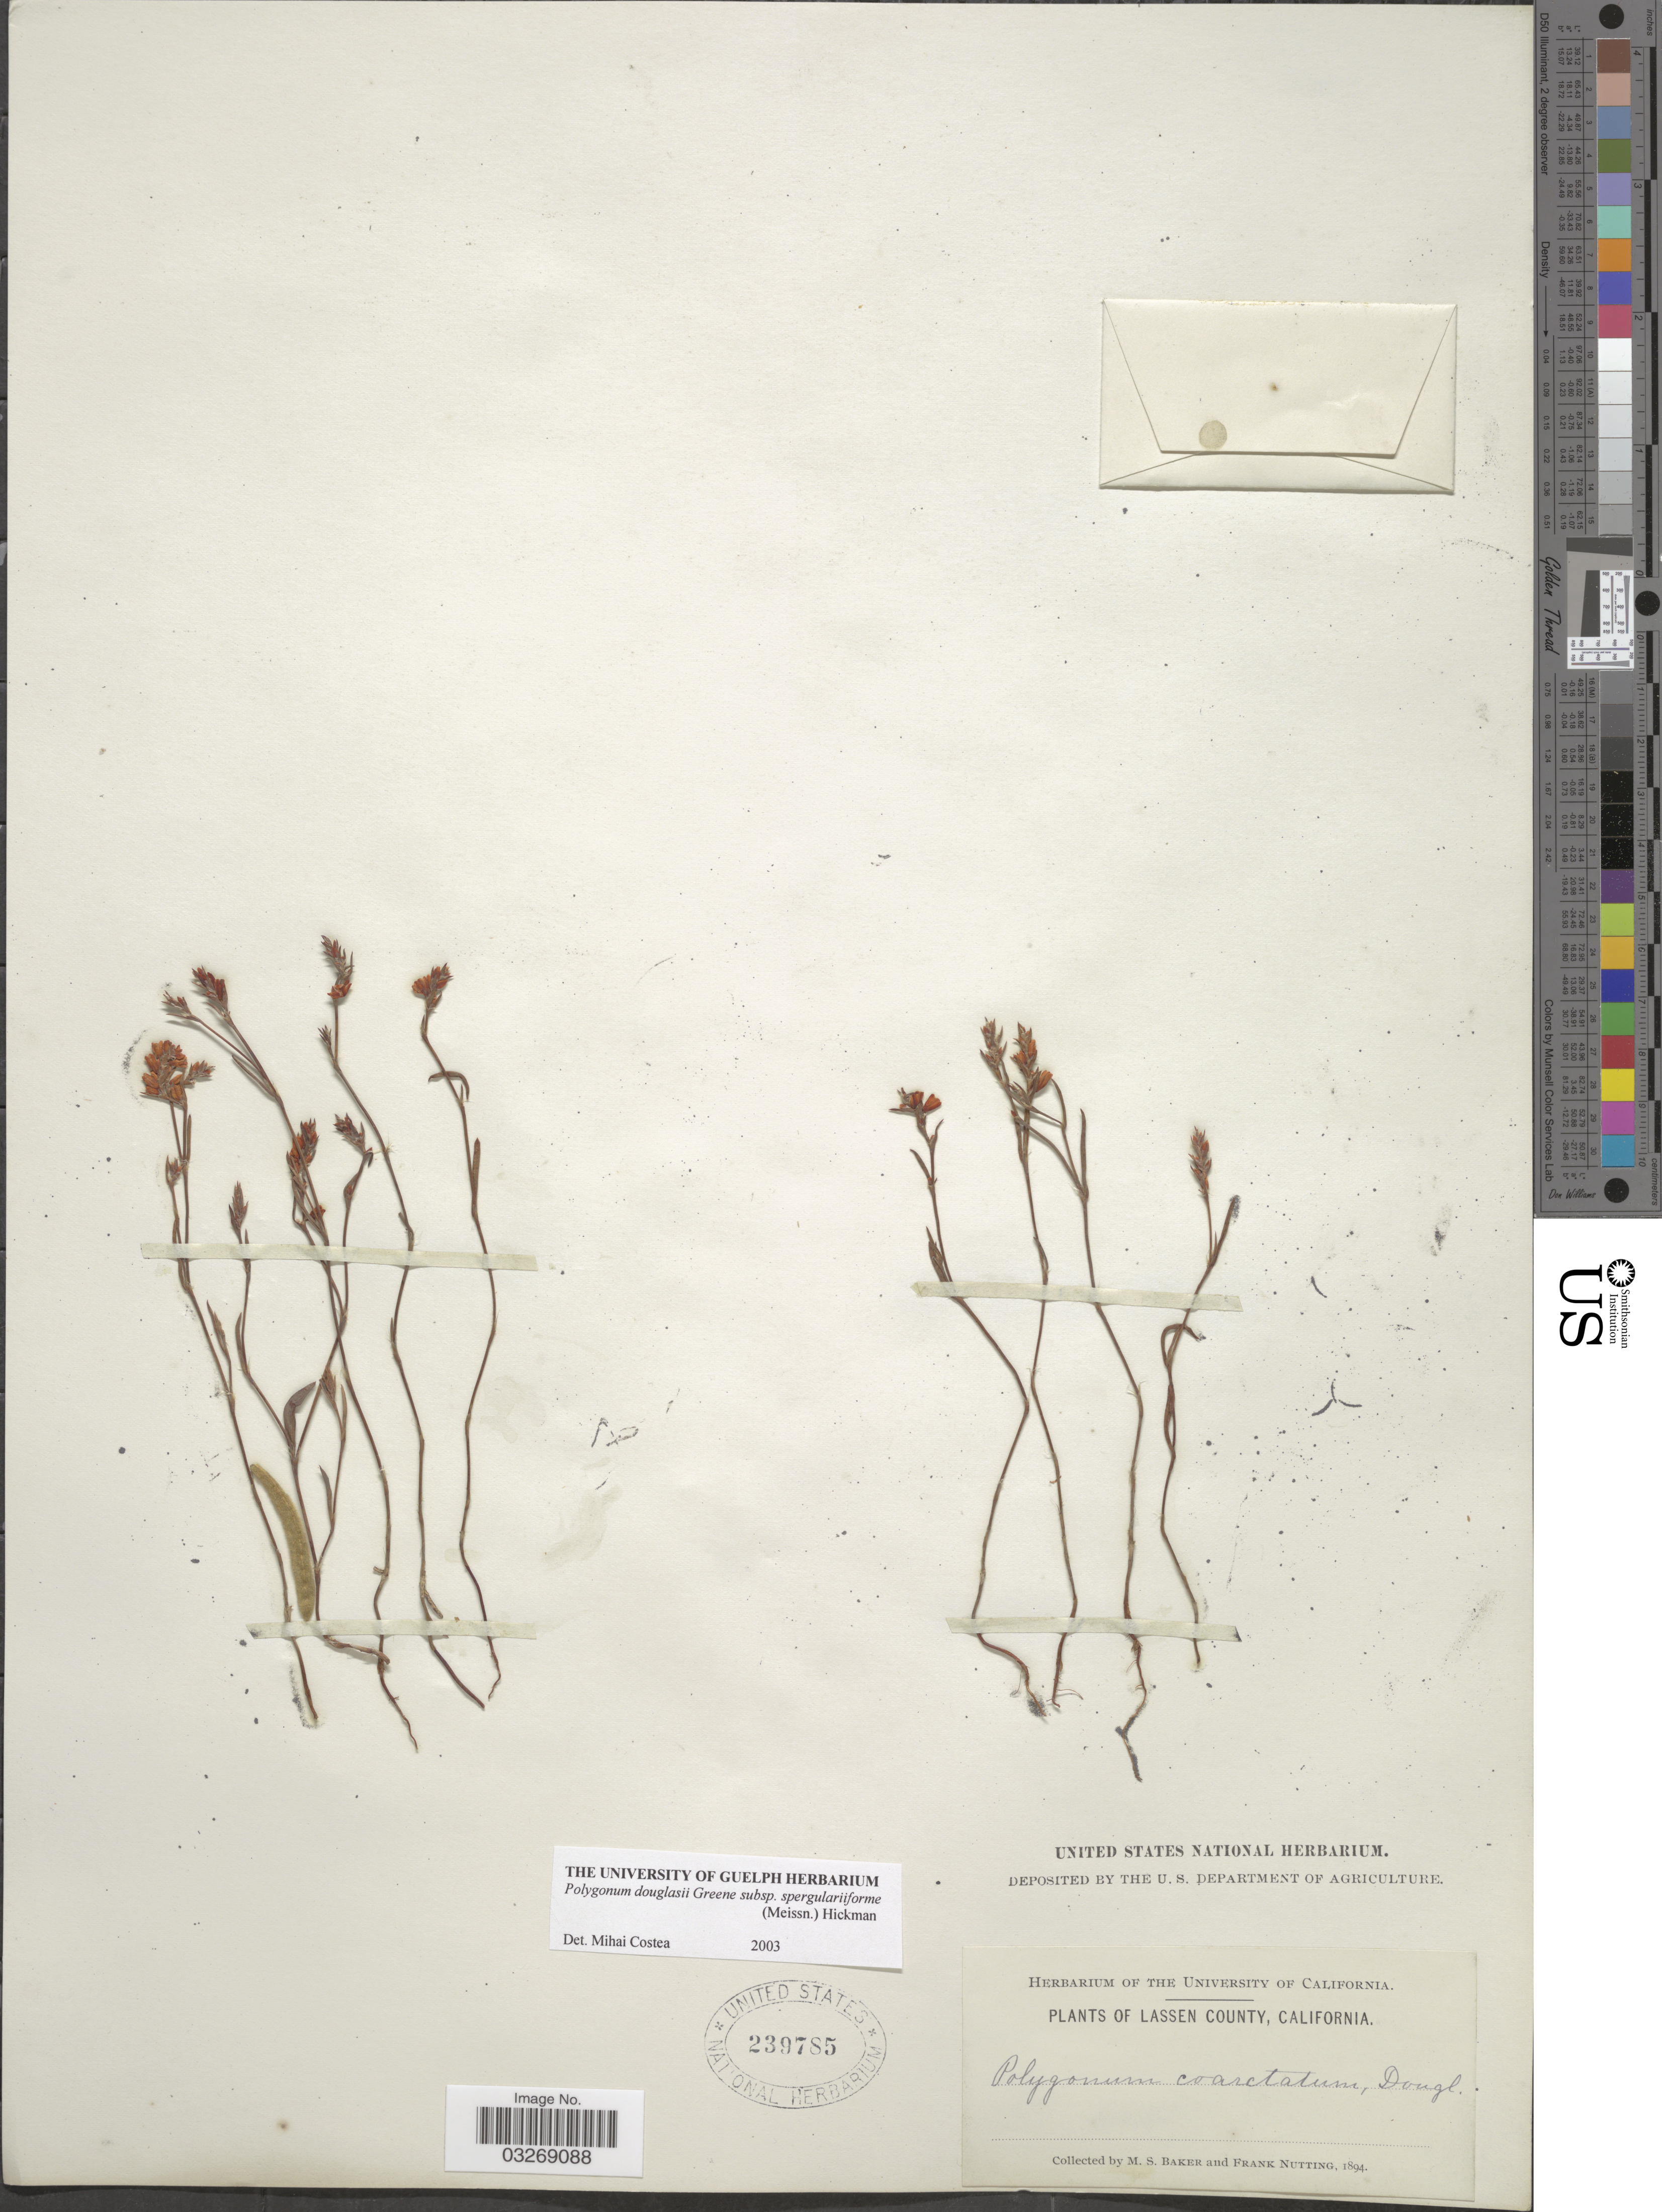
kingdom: Plantae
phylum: Tracheophyta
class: Magnoliopsida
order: Caryophyllales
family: Polygonaceae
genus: Polygonum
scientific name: Polygonum douglasii subsp. spergulariiforme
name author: (Meisn. ex Small) Hickman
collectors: M. S. Baker & F. Nutting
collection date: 1894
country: United States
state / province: California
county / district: Lassen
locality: Lassen County.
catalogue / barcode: US 239785